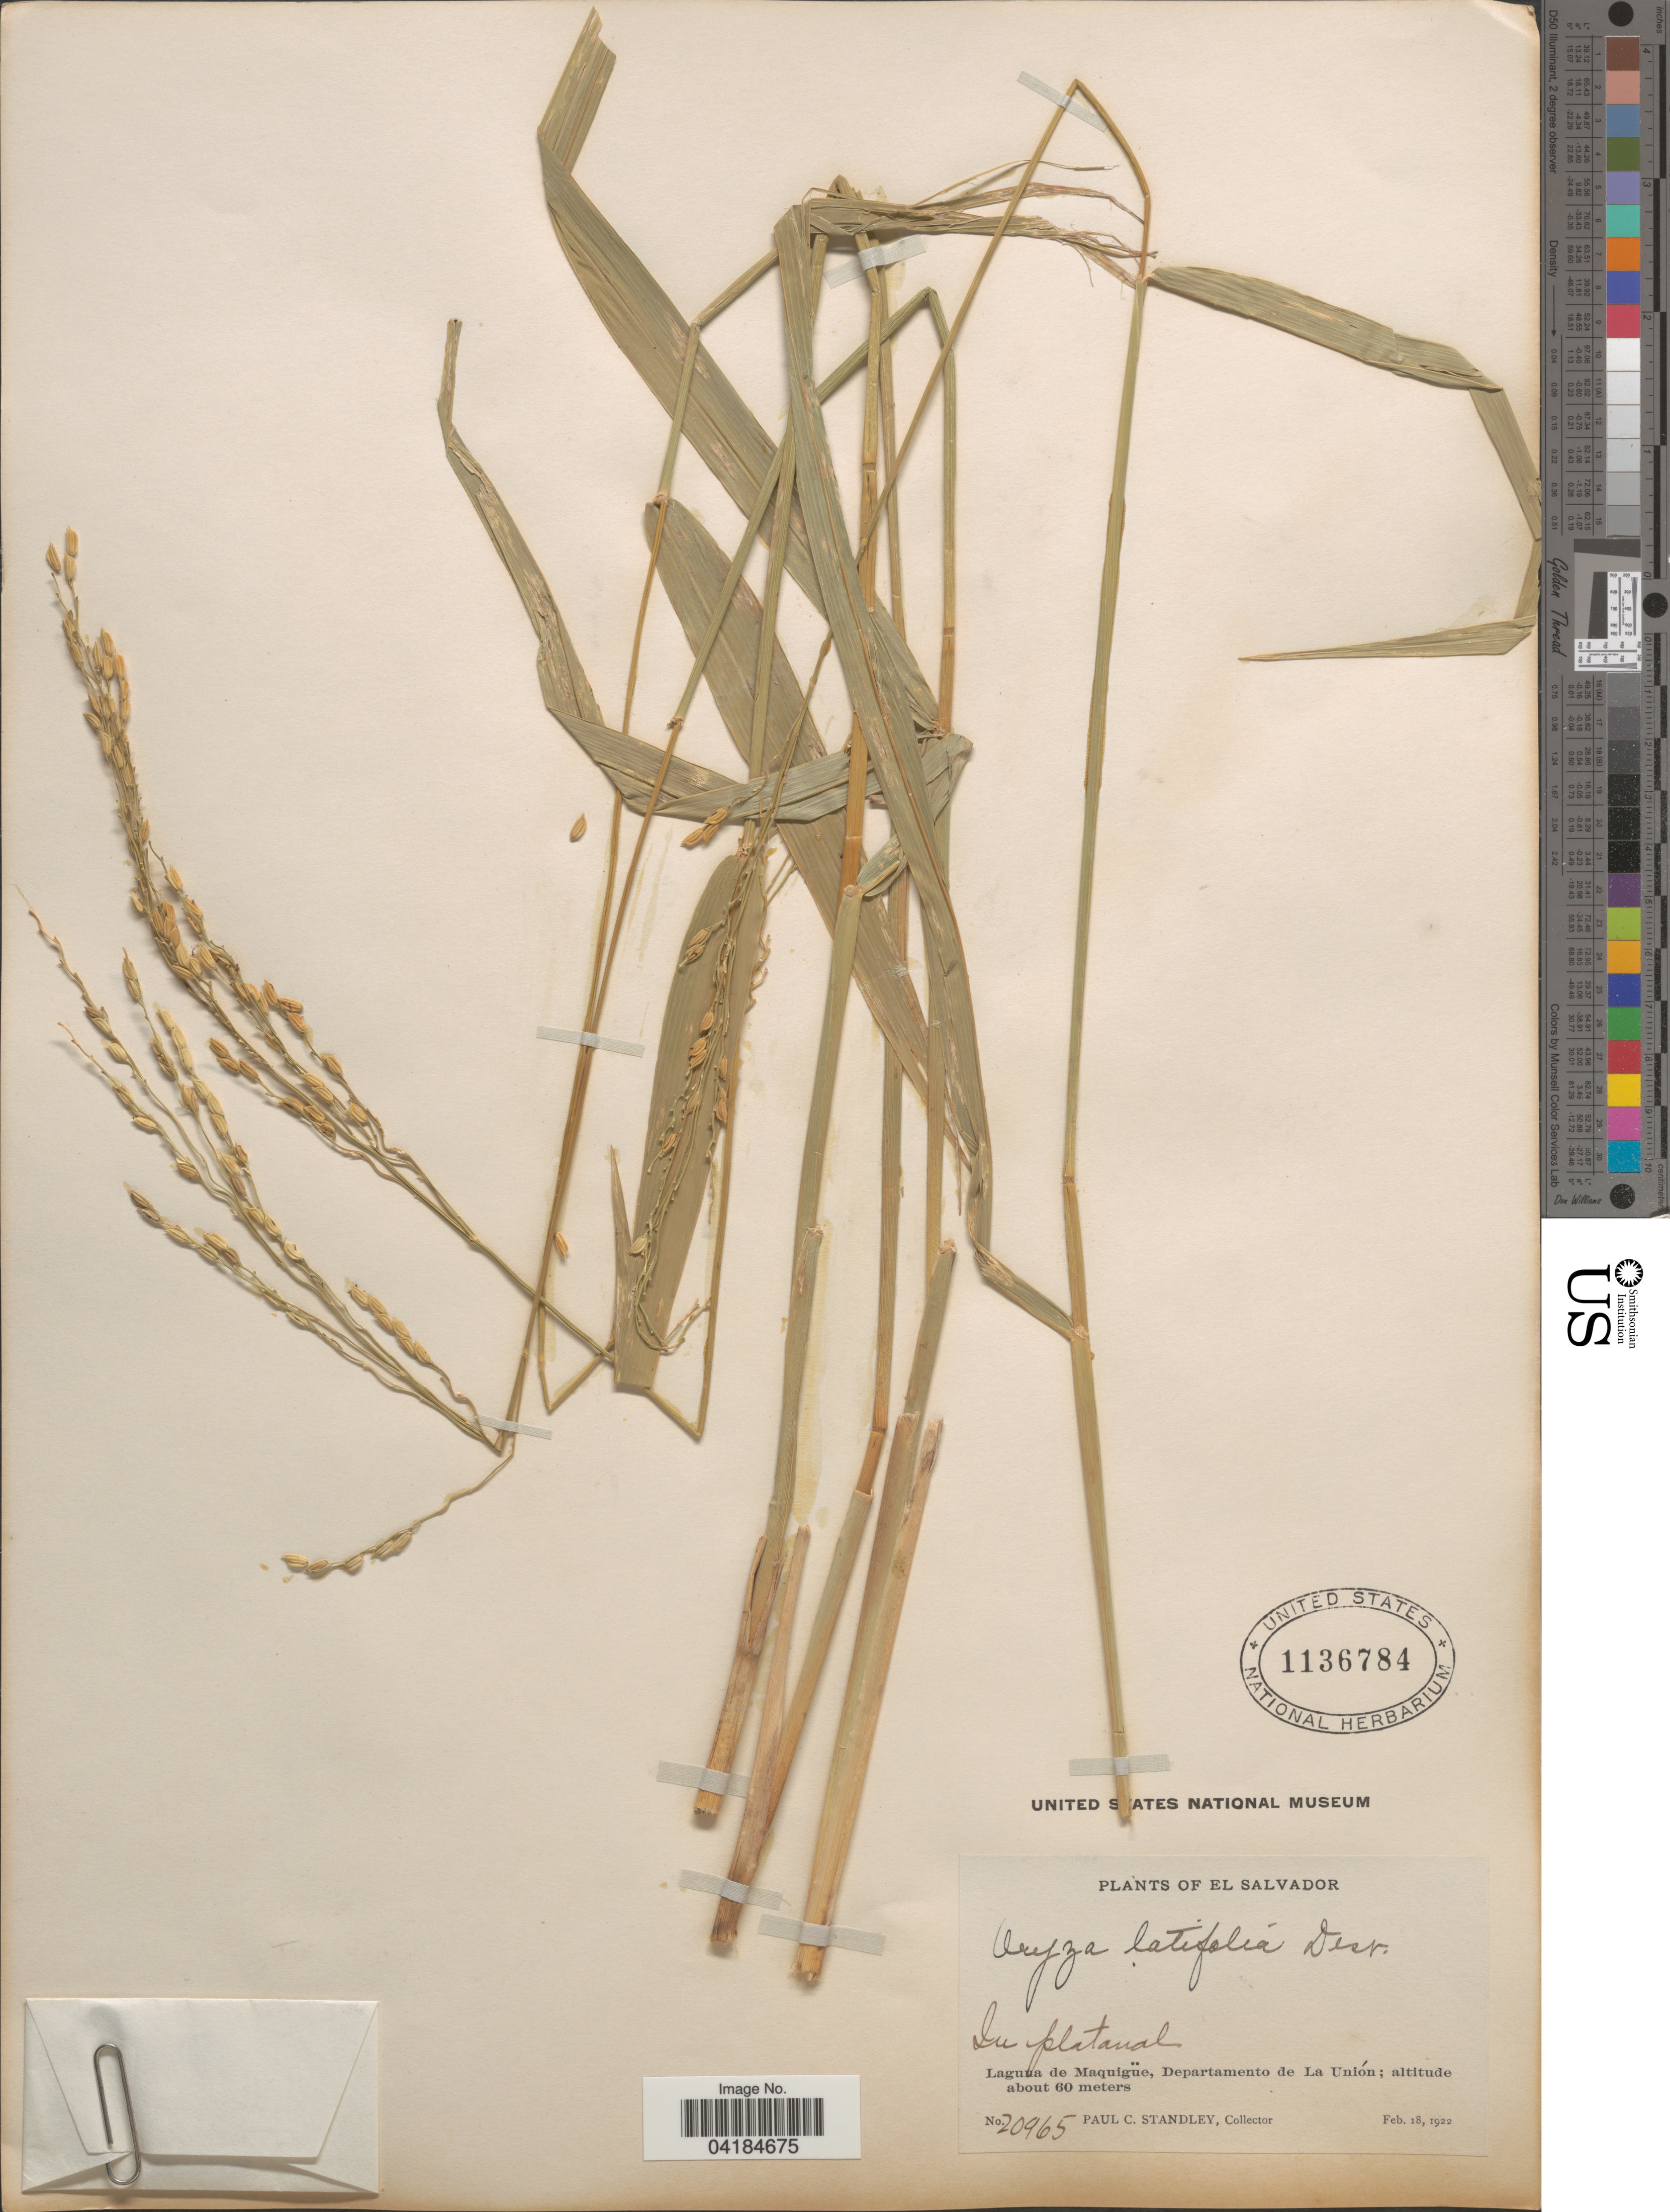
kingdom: Plantae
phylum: Tracheophyta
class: Liliopsida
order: Poales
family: Poaceae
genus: Oryza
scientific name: Oryza latifolia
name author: Desv.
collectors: P. C. Standley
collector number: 20965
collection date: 1922-02-18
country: El Salvador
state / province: La Union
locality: Laguna de Maquigüe, Departamento de La Unión.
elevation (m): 60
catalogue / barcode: US 1136784